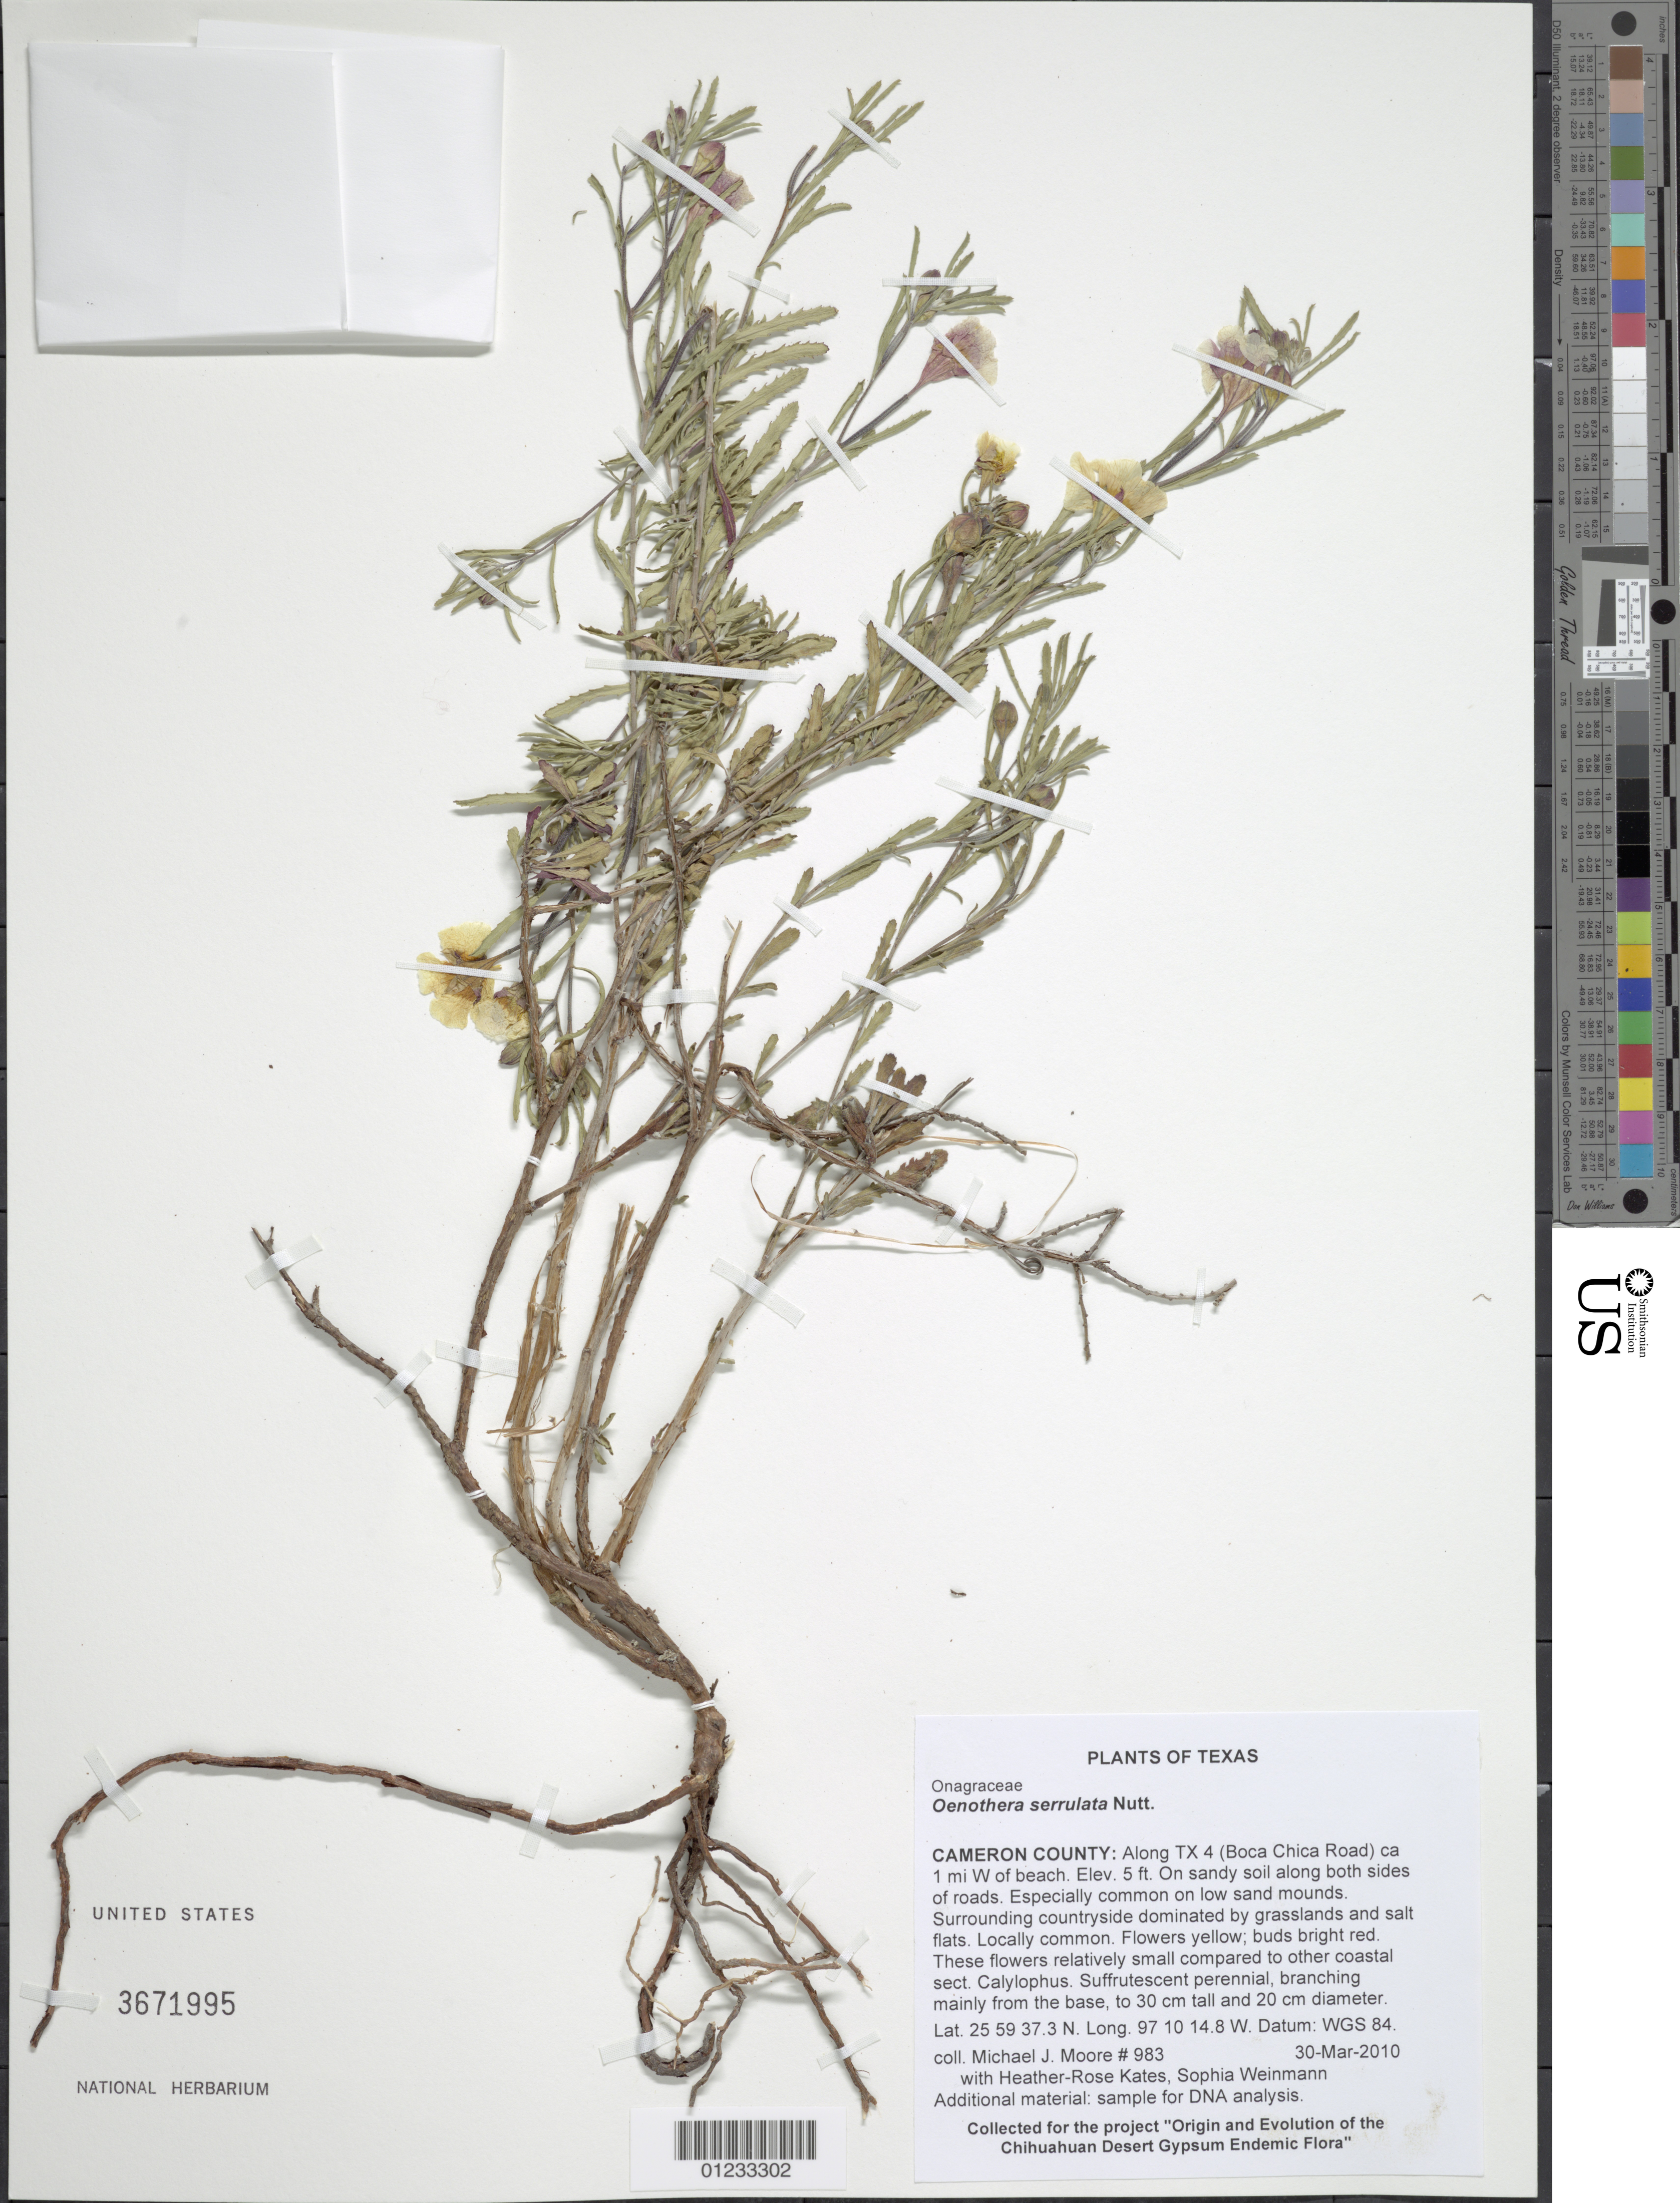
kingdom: Plantae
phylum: Tracheophyta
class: Magnoliopsida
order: Myrtales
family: Onagraceae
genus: Oenothera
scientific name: Oenothera serrulata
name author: Nutt.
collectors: M. J. Moore, H.-R. Kates & S. Weinmann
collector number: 983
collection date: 2006-03-29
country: United States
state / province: Texas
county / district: Cameron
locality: Along TX 4 (Boca Chica Road) ca 1 mi W of beach.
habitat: On sandy soil along both sides of roads. Especially common on low sand mounds. Surrounding countryside dominated by grasslands and salt flats.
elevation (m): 2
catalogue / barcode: US 3671995